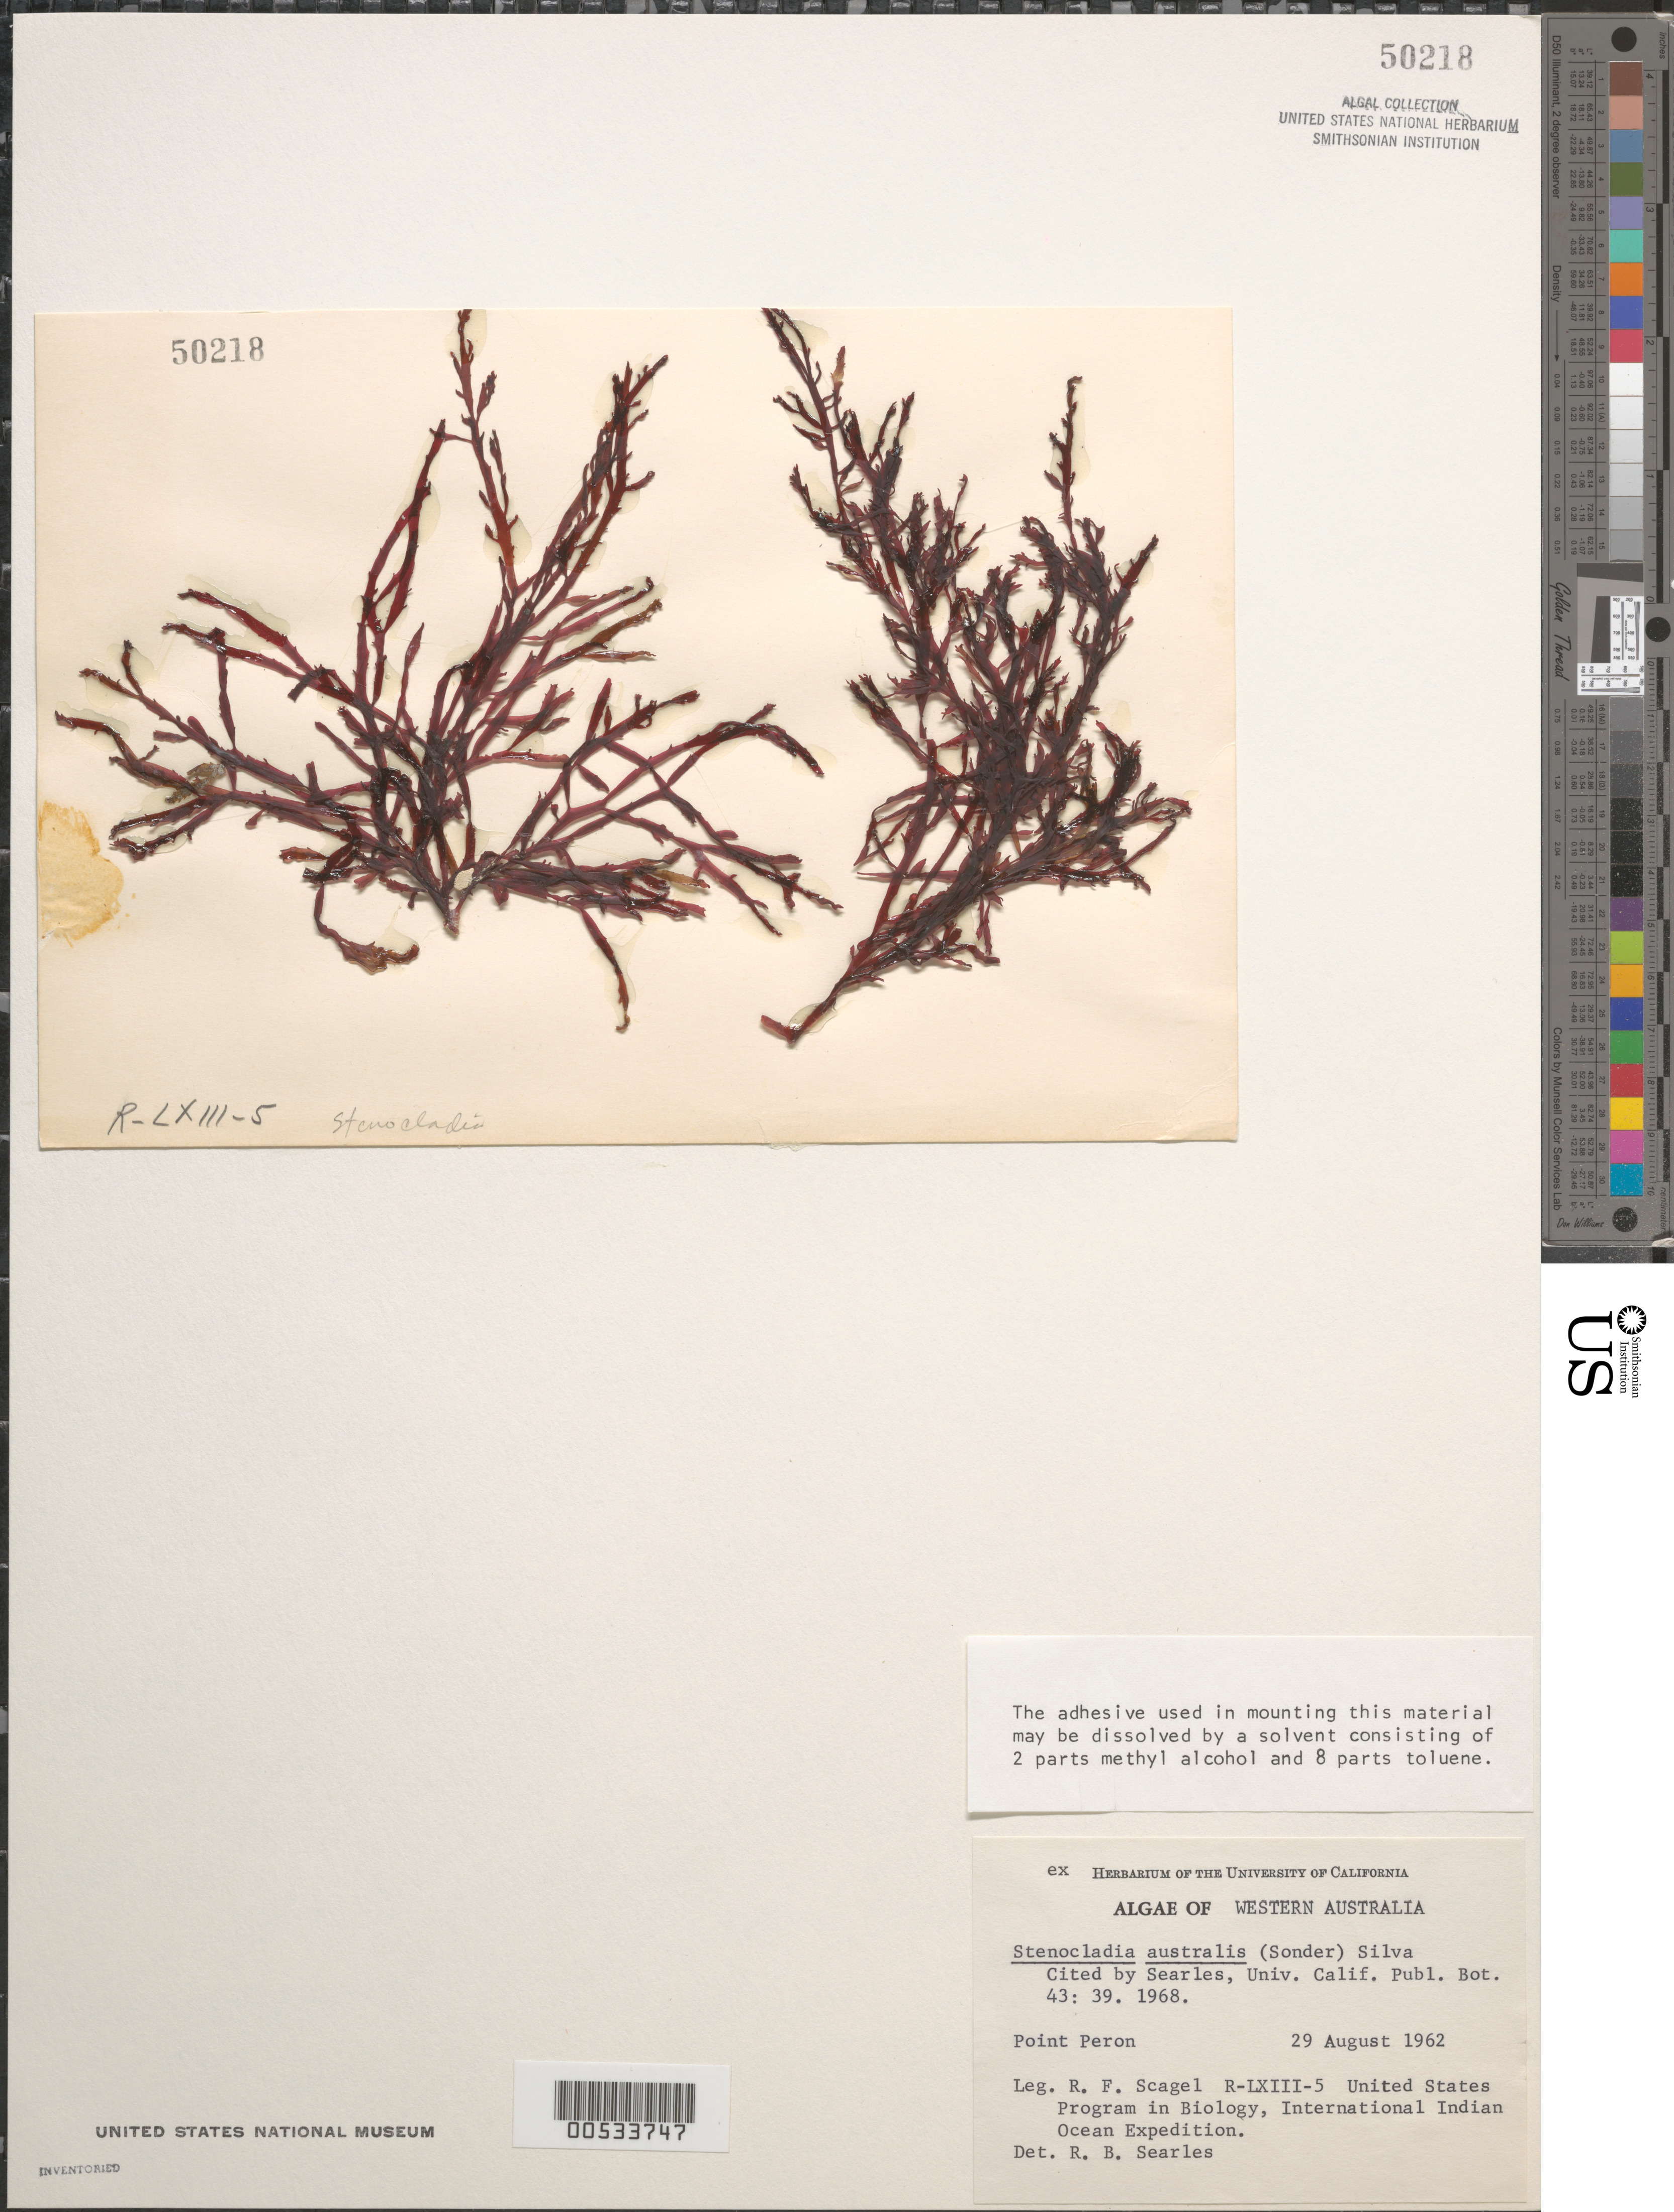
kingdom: Plantae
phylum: Rhodophyta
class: Florideophyceae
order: Gigartinales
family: Nizymeniaceae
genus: Nizymenia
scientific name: Nizymenia conferta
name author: (Harvey) Chiovitti et al.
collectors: R. F. Scagel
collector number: R-LXIII-5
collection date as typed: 29 Aug 1962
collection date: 1962-08-29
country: Australia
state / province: Western Australia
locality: Point Peron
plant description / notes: International Indian Ocean Expedition, 1962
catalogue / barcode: US 50218